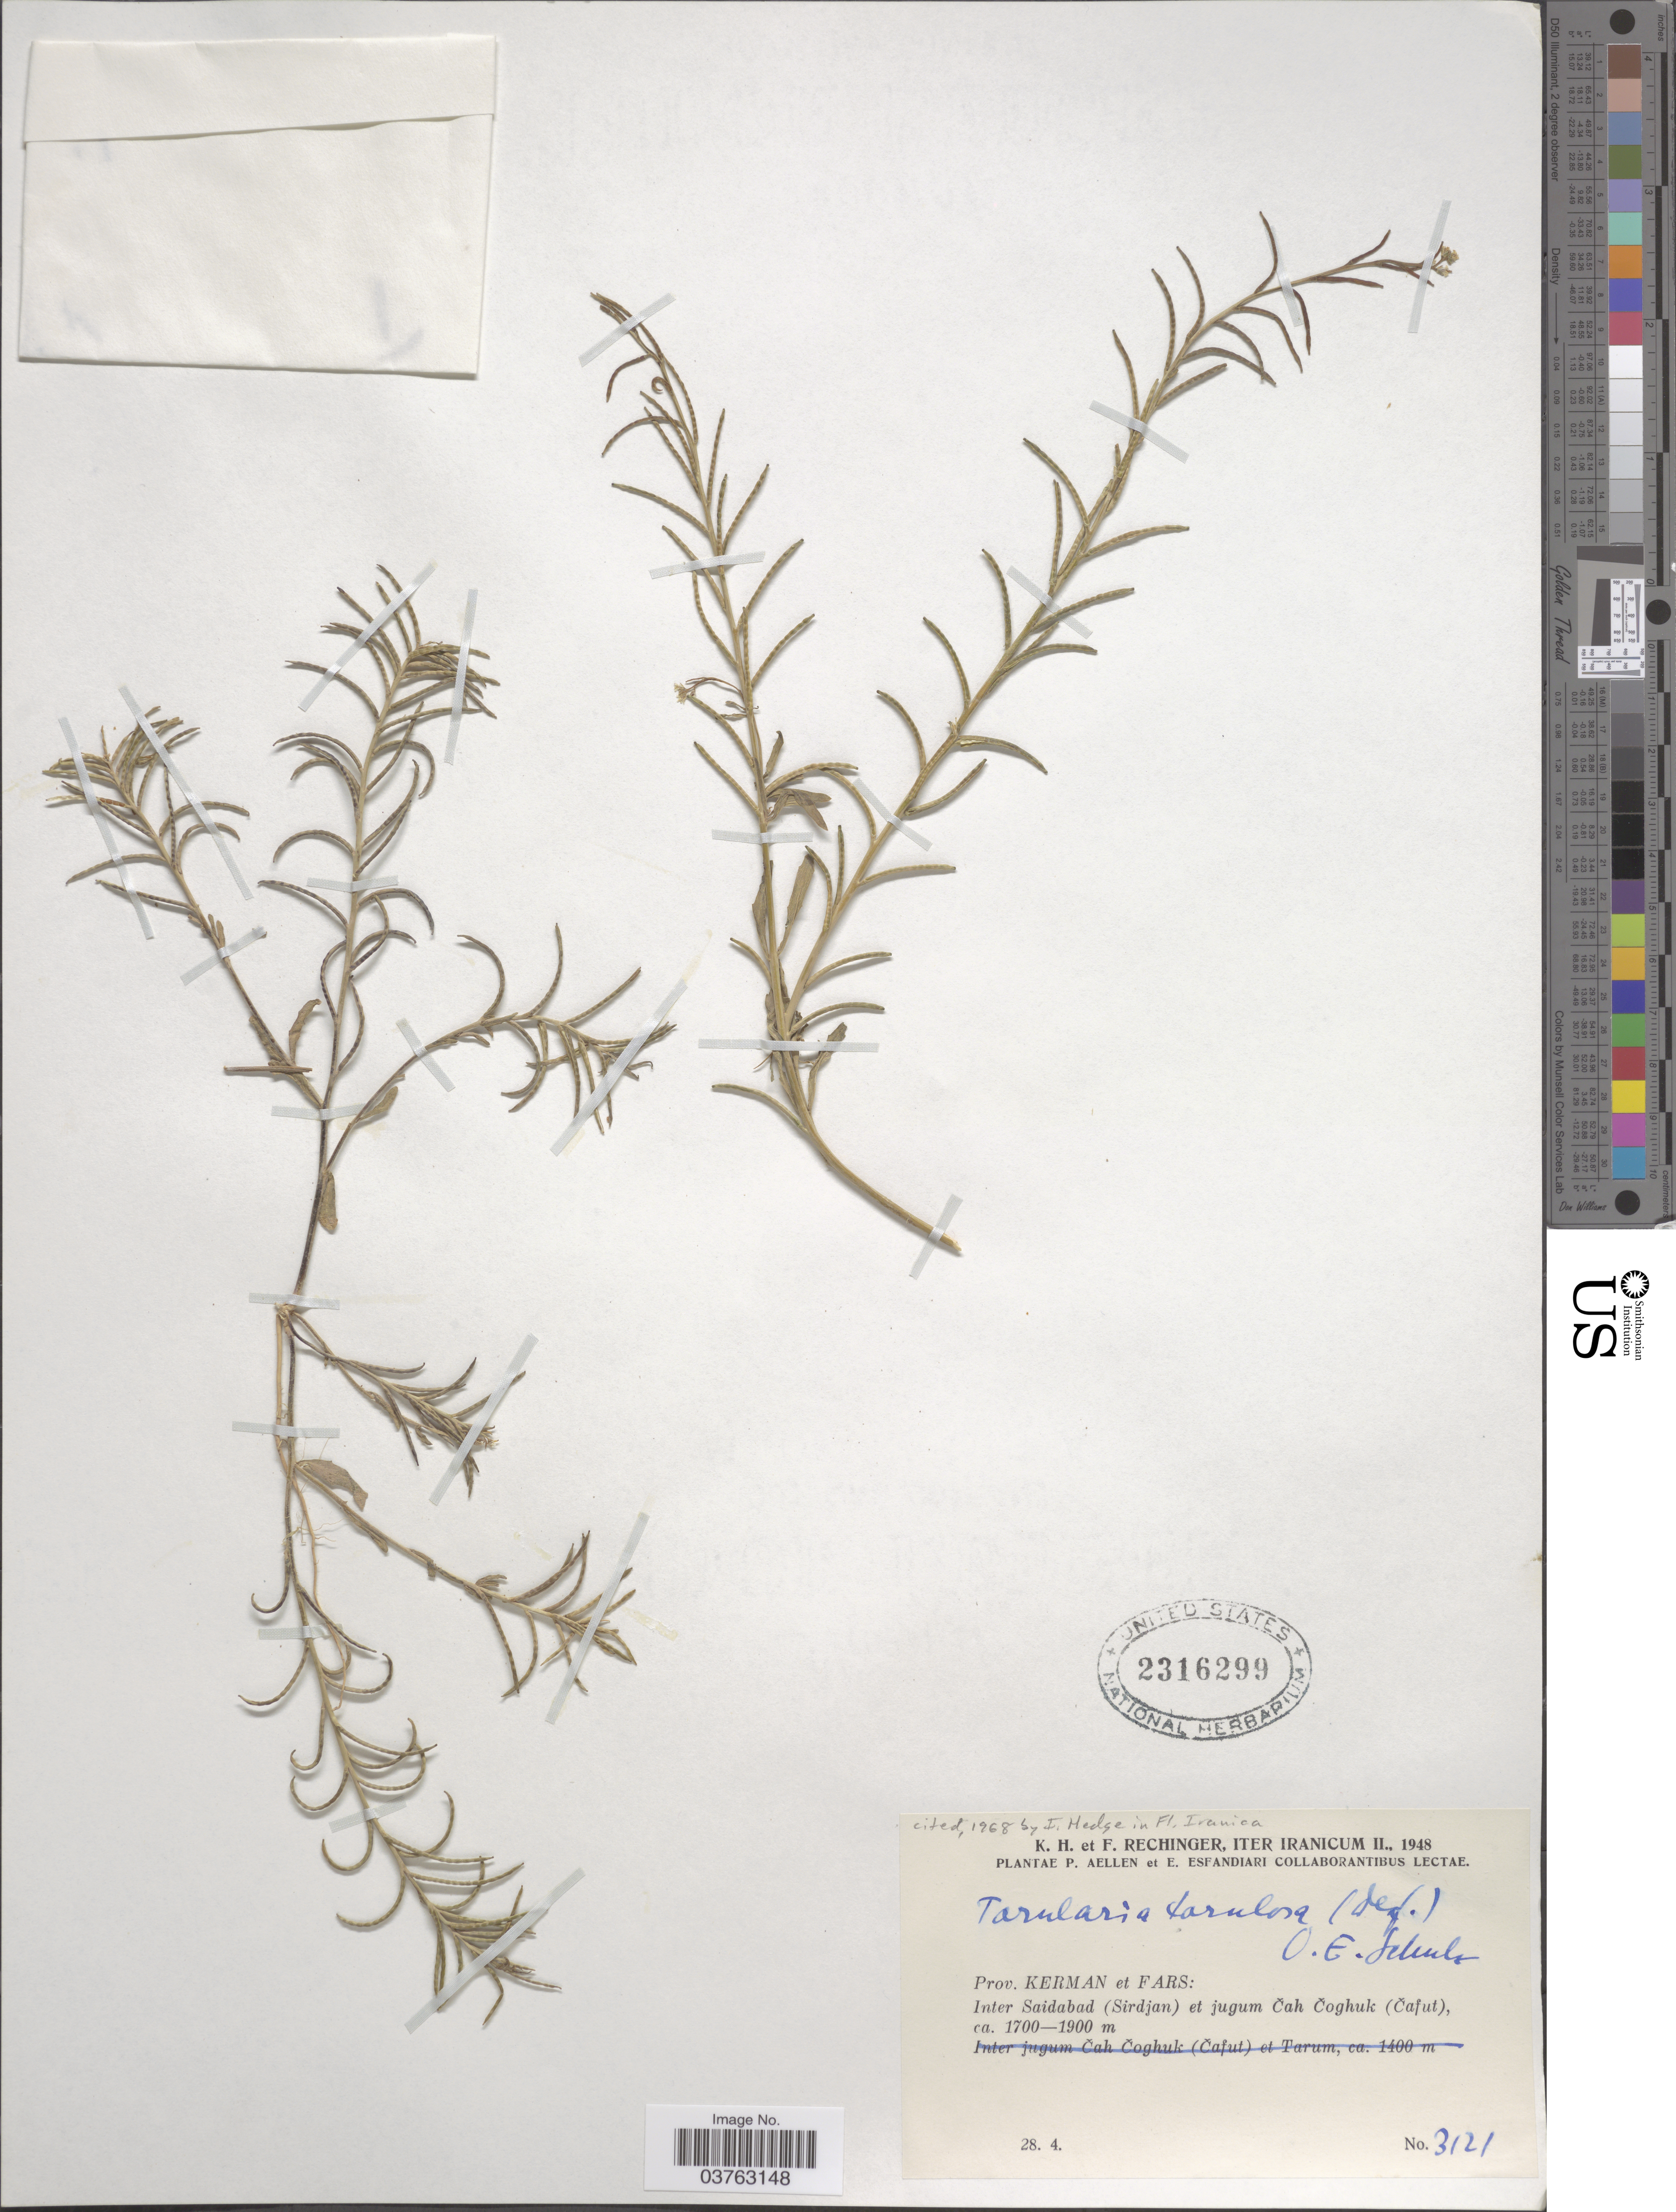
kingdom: Plantae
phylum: Tracheophyta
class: Magnoliopsida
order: Brassicales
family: Brassicaceae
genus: Neotorularia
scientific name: Neotorularia torulosa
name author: (Desf.) Hedge & J. Léonard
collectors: K. H. Rechinger & F. Rechinger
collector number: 3121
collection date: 1948-04-28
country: Iran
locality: Iter Iranicum. Prov. Kerman et Fars: Inter Saidabad (Sirdjan) et jugum Cah Coghuk (Cafut).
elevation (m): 1700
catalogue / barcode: US 2316299